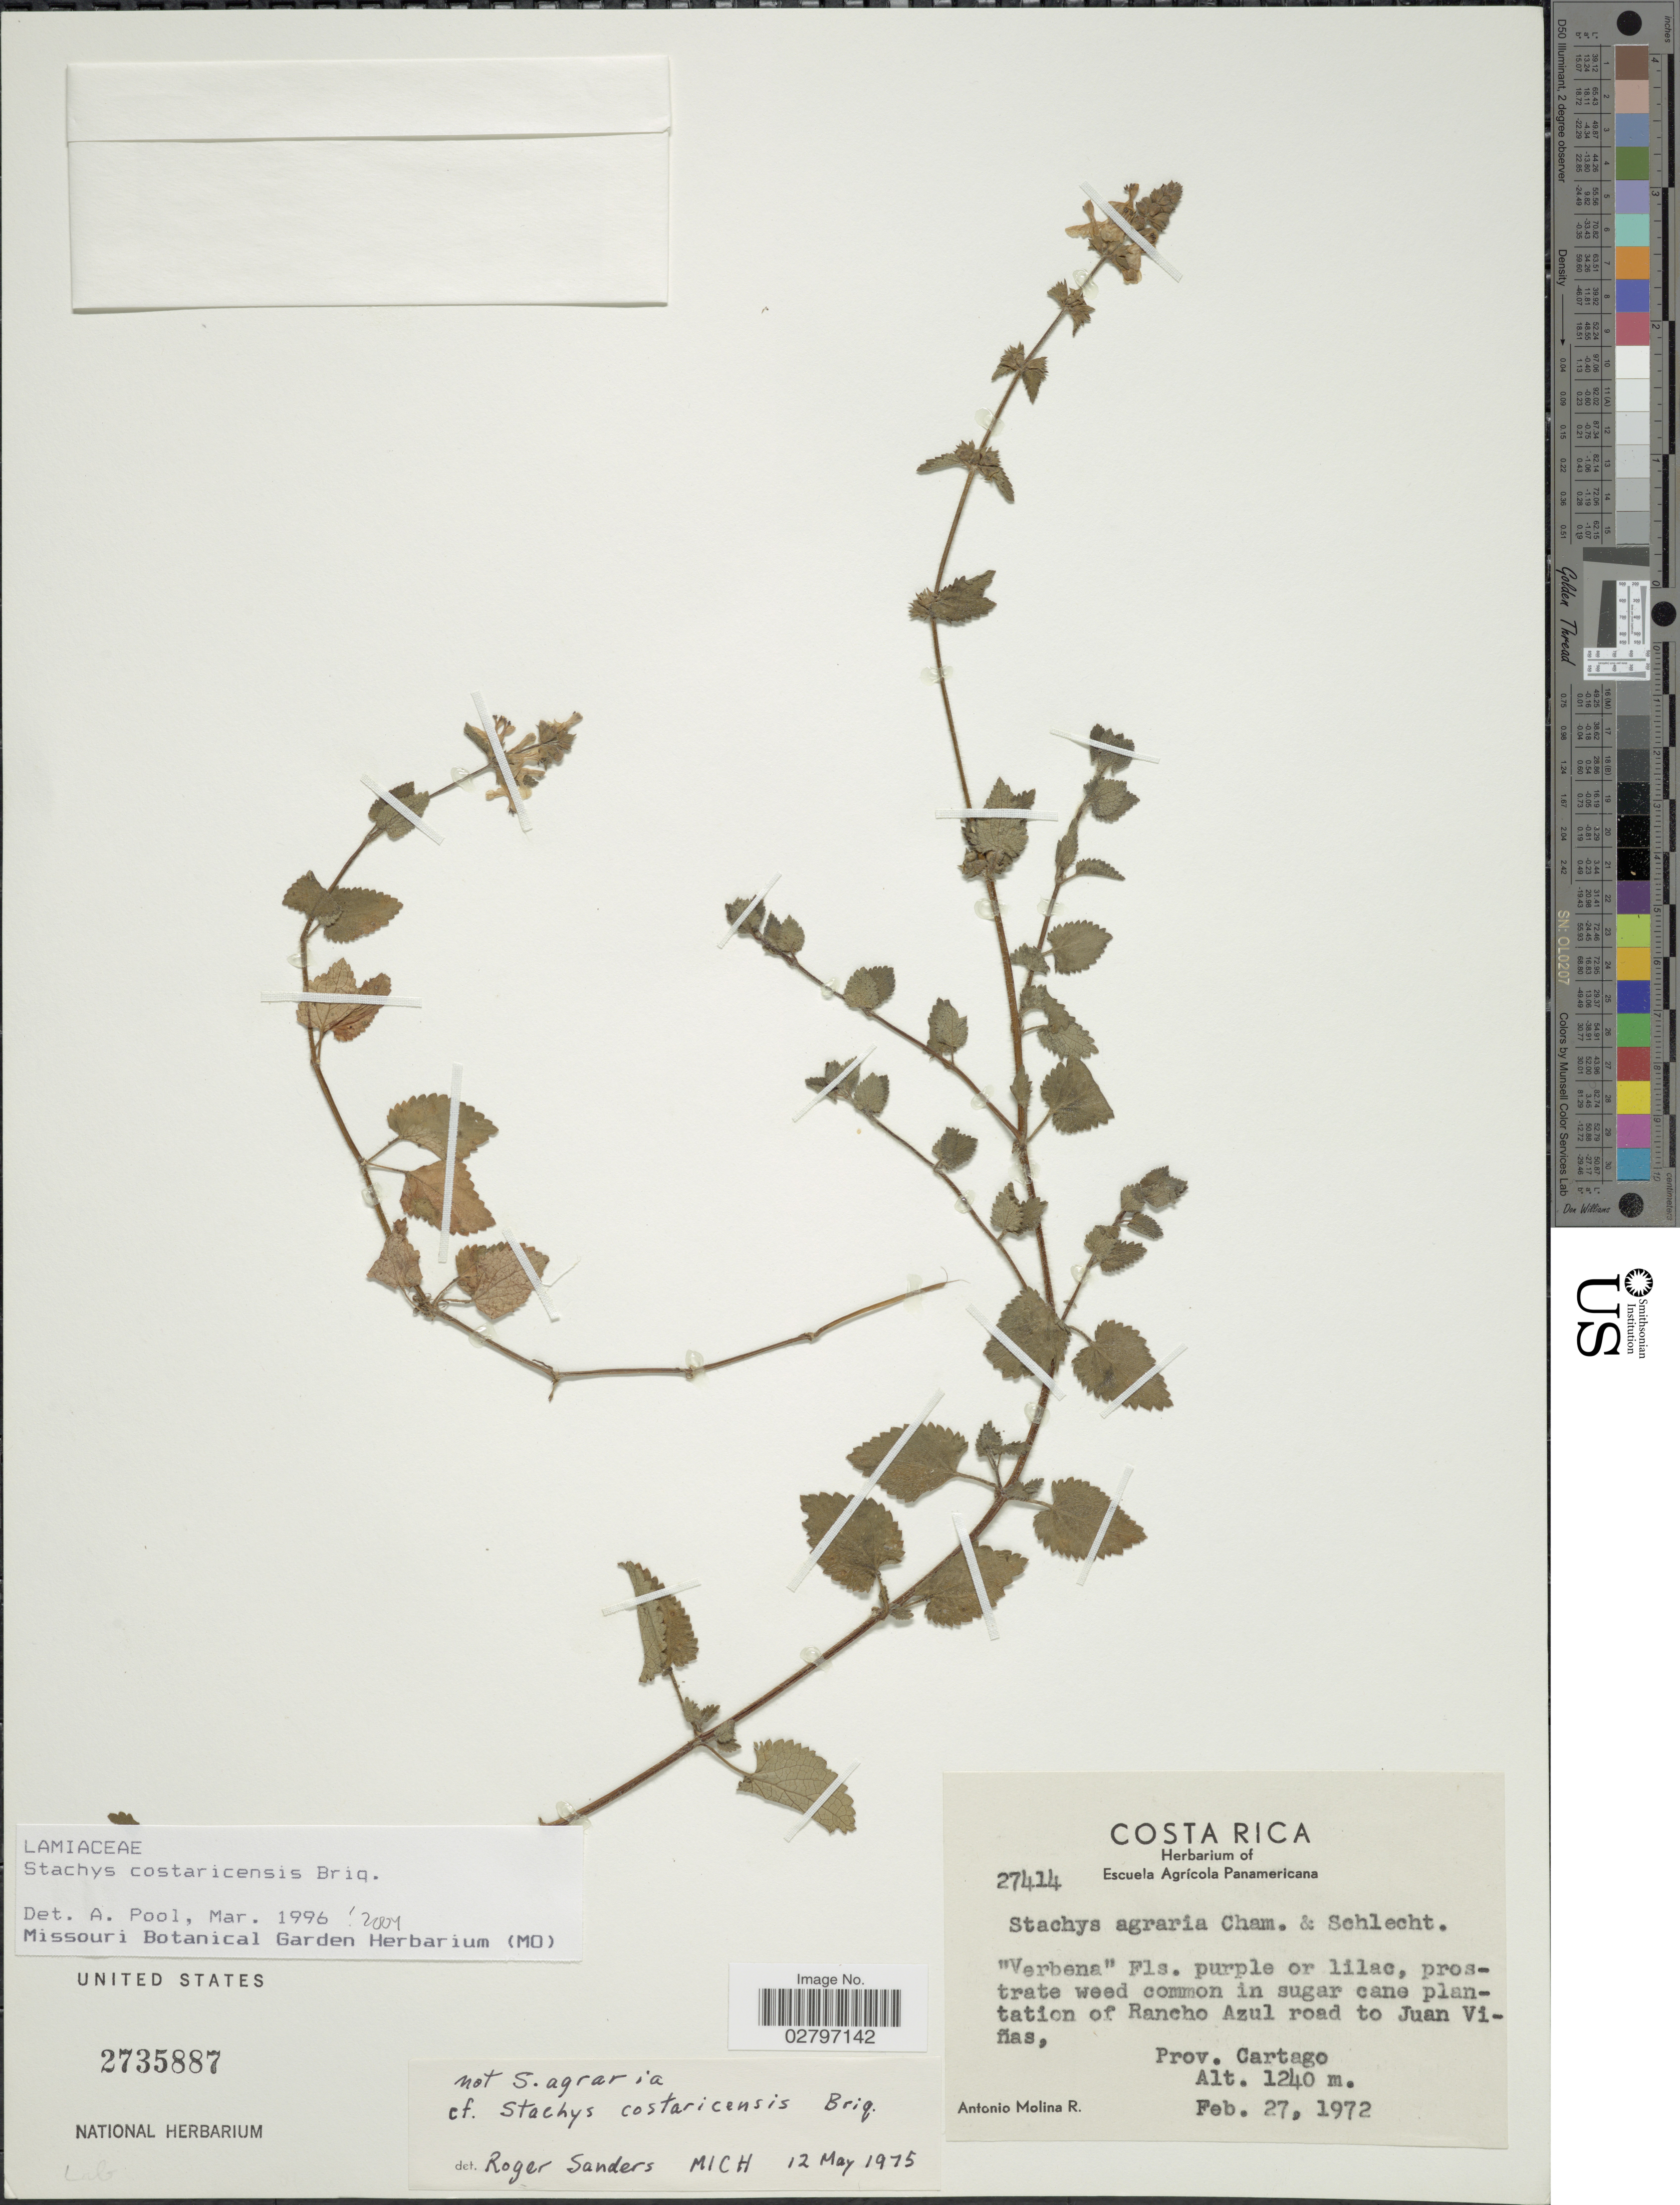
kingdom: Plantae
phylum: Tracheophyta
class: Magnoliopsida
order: Lamiales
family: Lamiaceae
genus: Stachys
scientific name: Stachys costaricensis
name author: Briq.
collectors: A. Molina R.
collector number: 27414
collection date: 1972-02-27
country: Costa Rica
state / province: Cartago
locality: Sugar cane plantation of Rancho Azul road to Juan Vifias.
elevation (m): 1240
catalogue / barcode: US 2735887